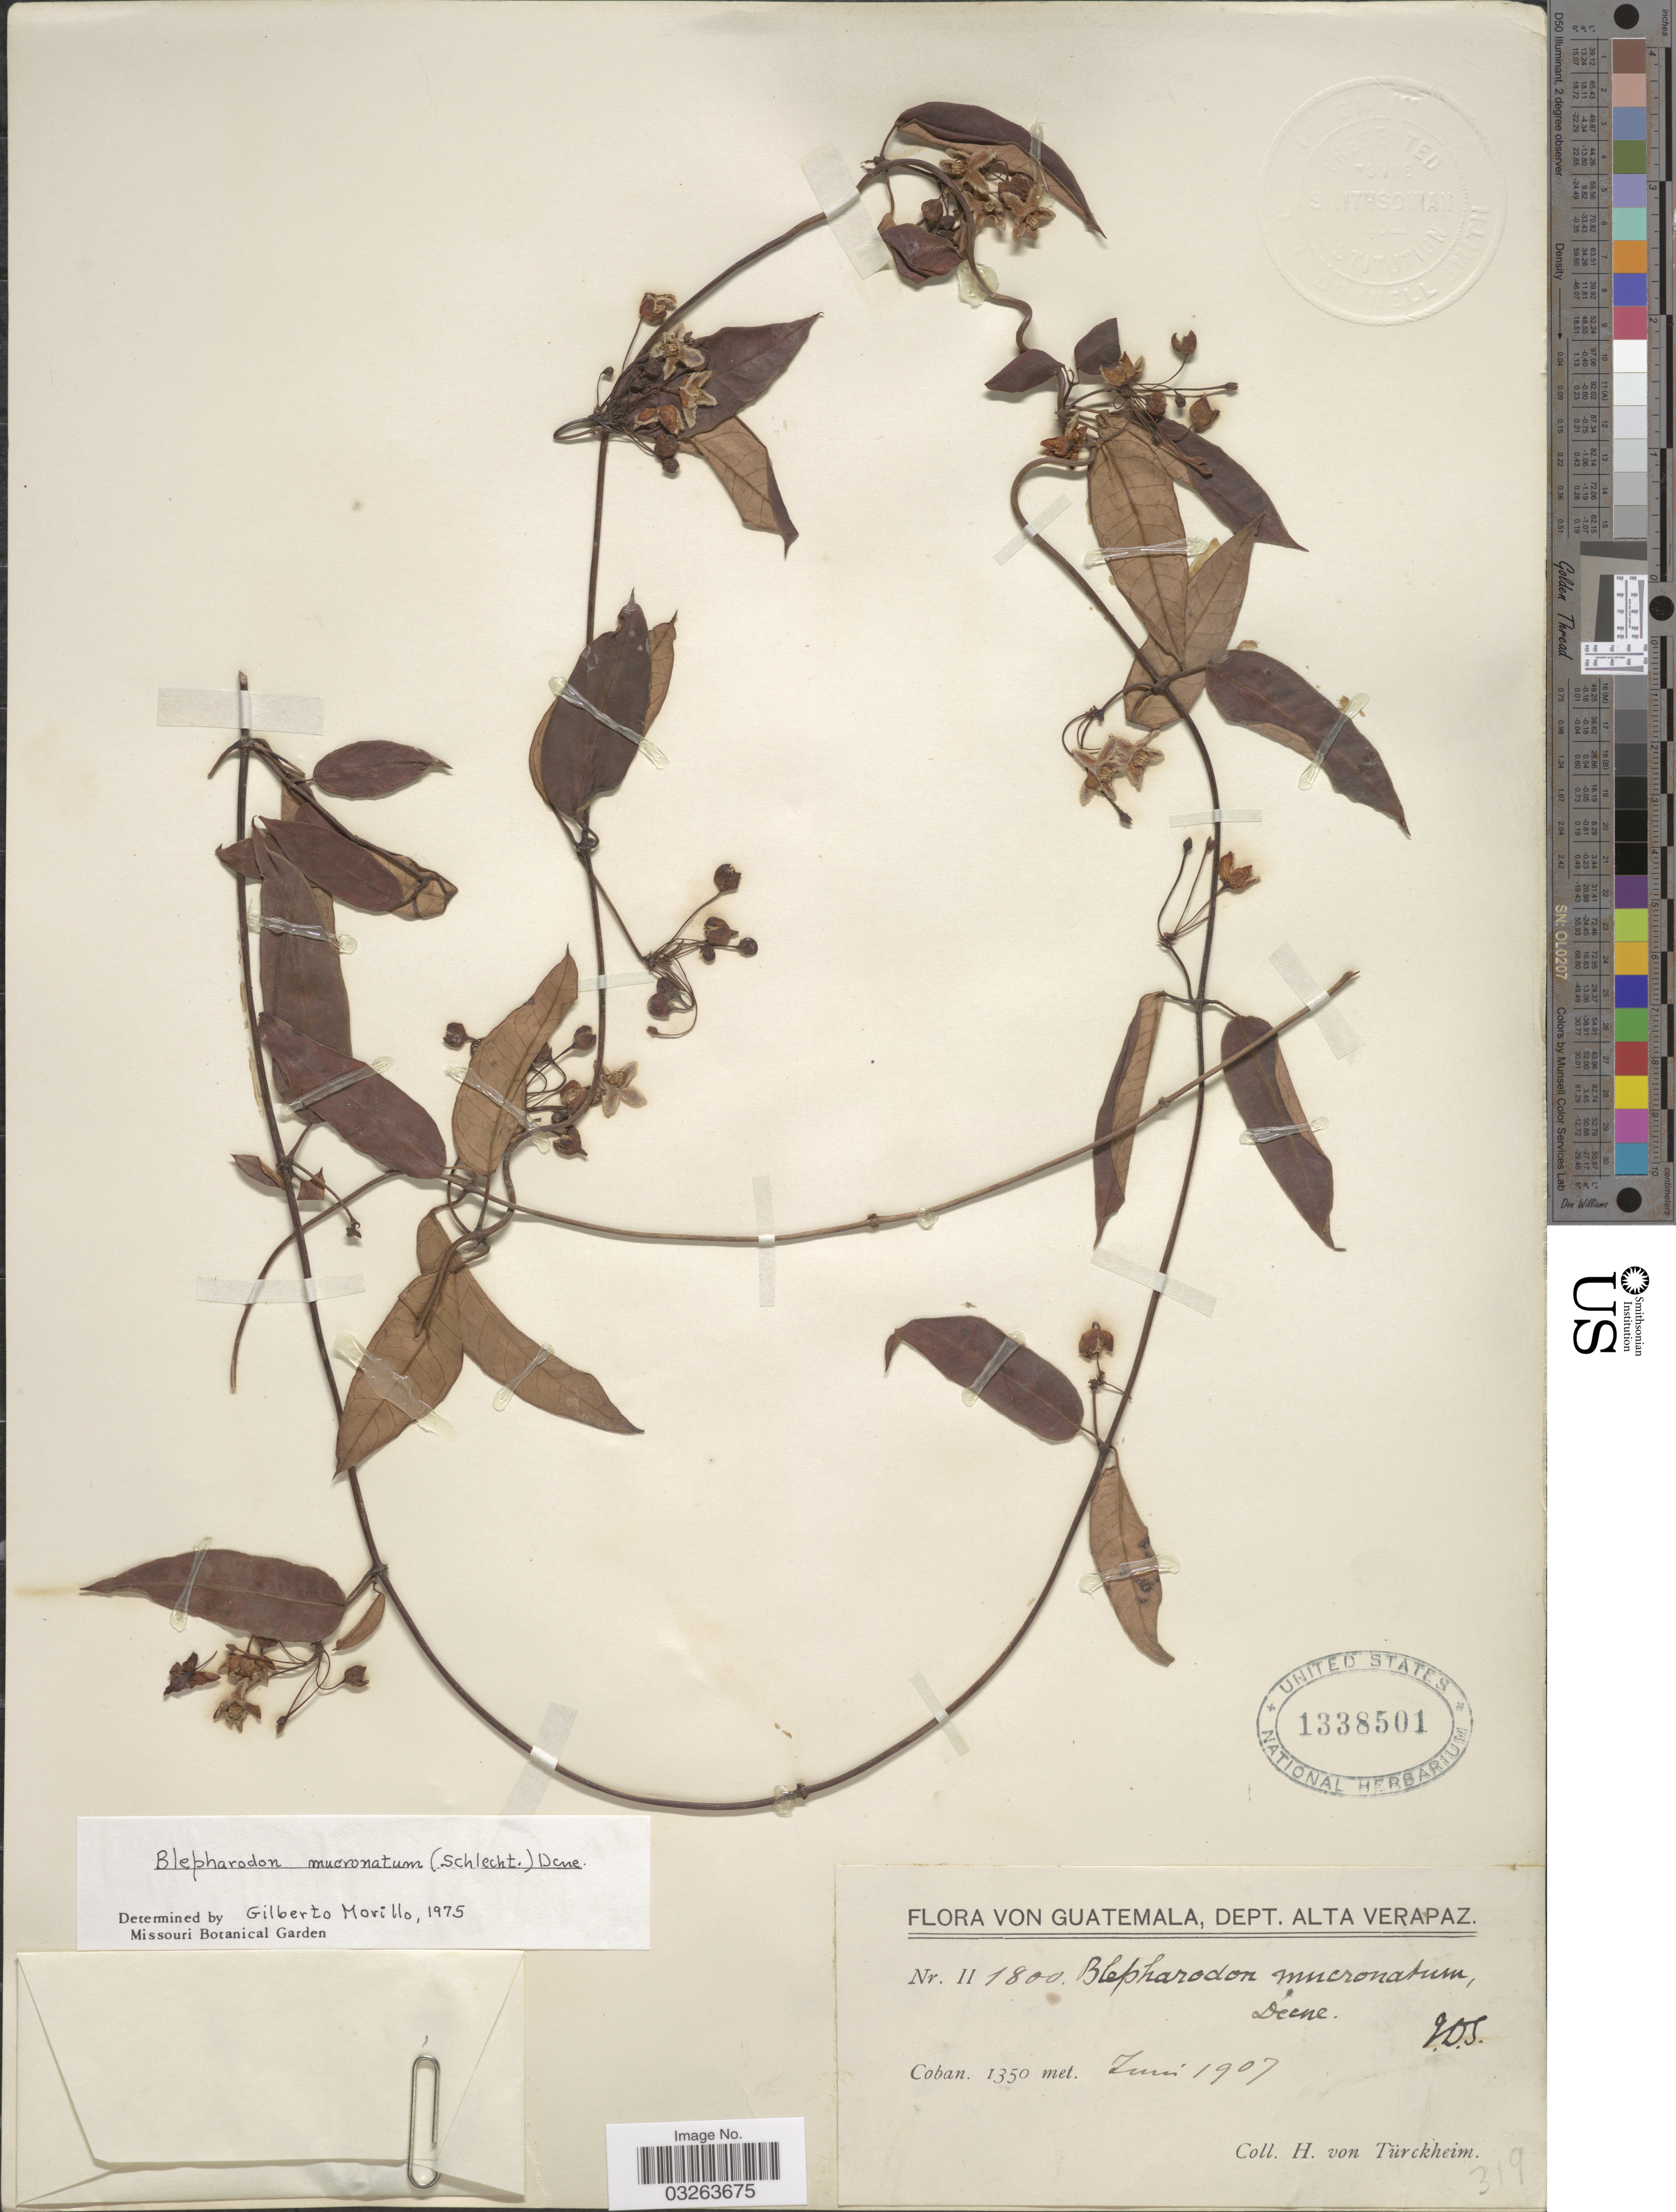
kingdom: Plantae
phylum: Tracheophyta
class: Magnoliopsida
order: Gentianales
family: Apocynaceae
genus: Blepharodon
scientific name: Blepharodon mucronatum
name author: (Schltdl.) Decne.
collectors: H. von Türckheim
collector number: II 1800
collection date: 1907-06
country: Guatemala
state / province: Alta Verapaz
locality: Dept. Alta Verapaz.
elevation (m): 1350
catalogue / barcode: US 1338501